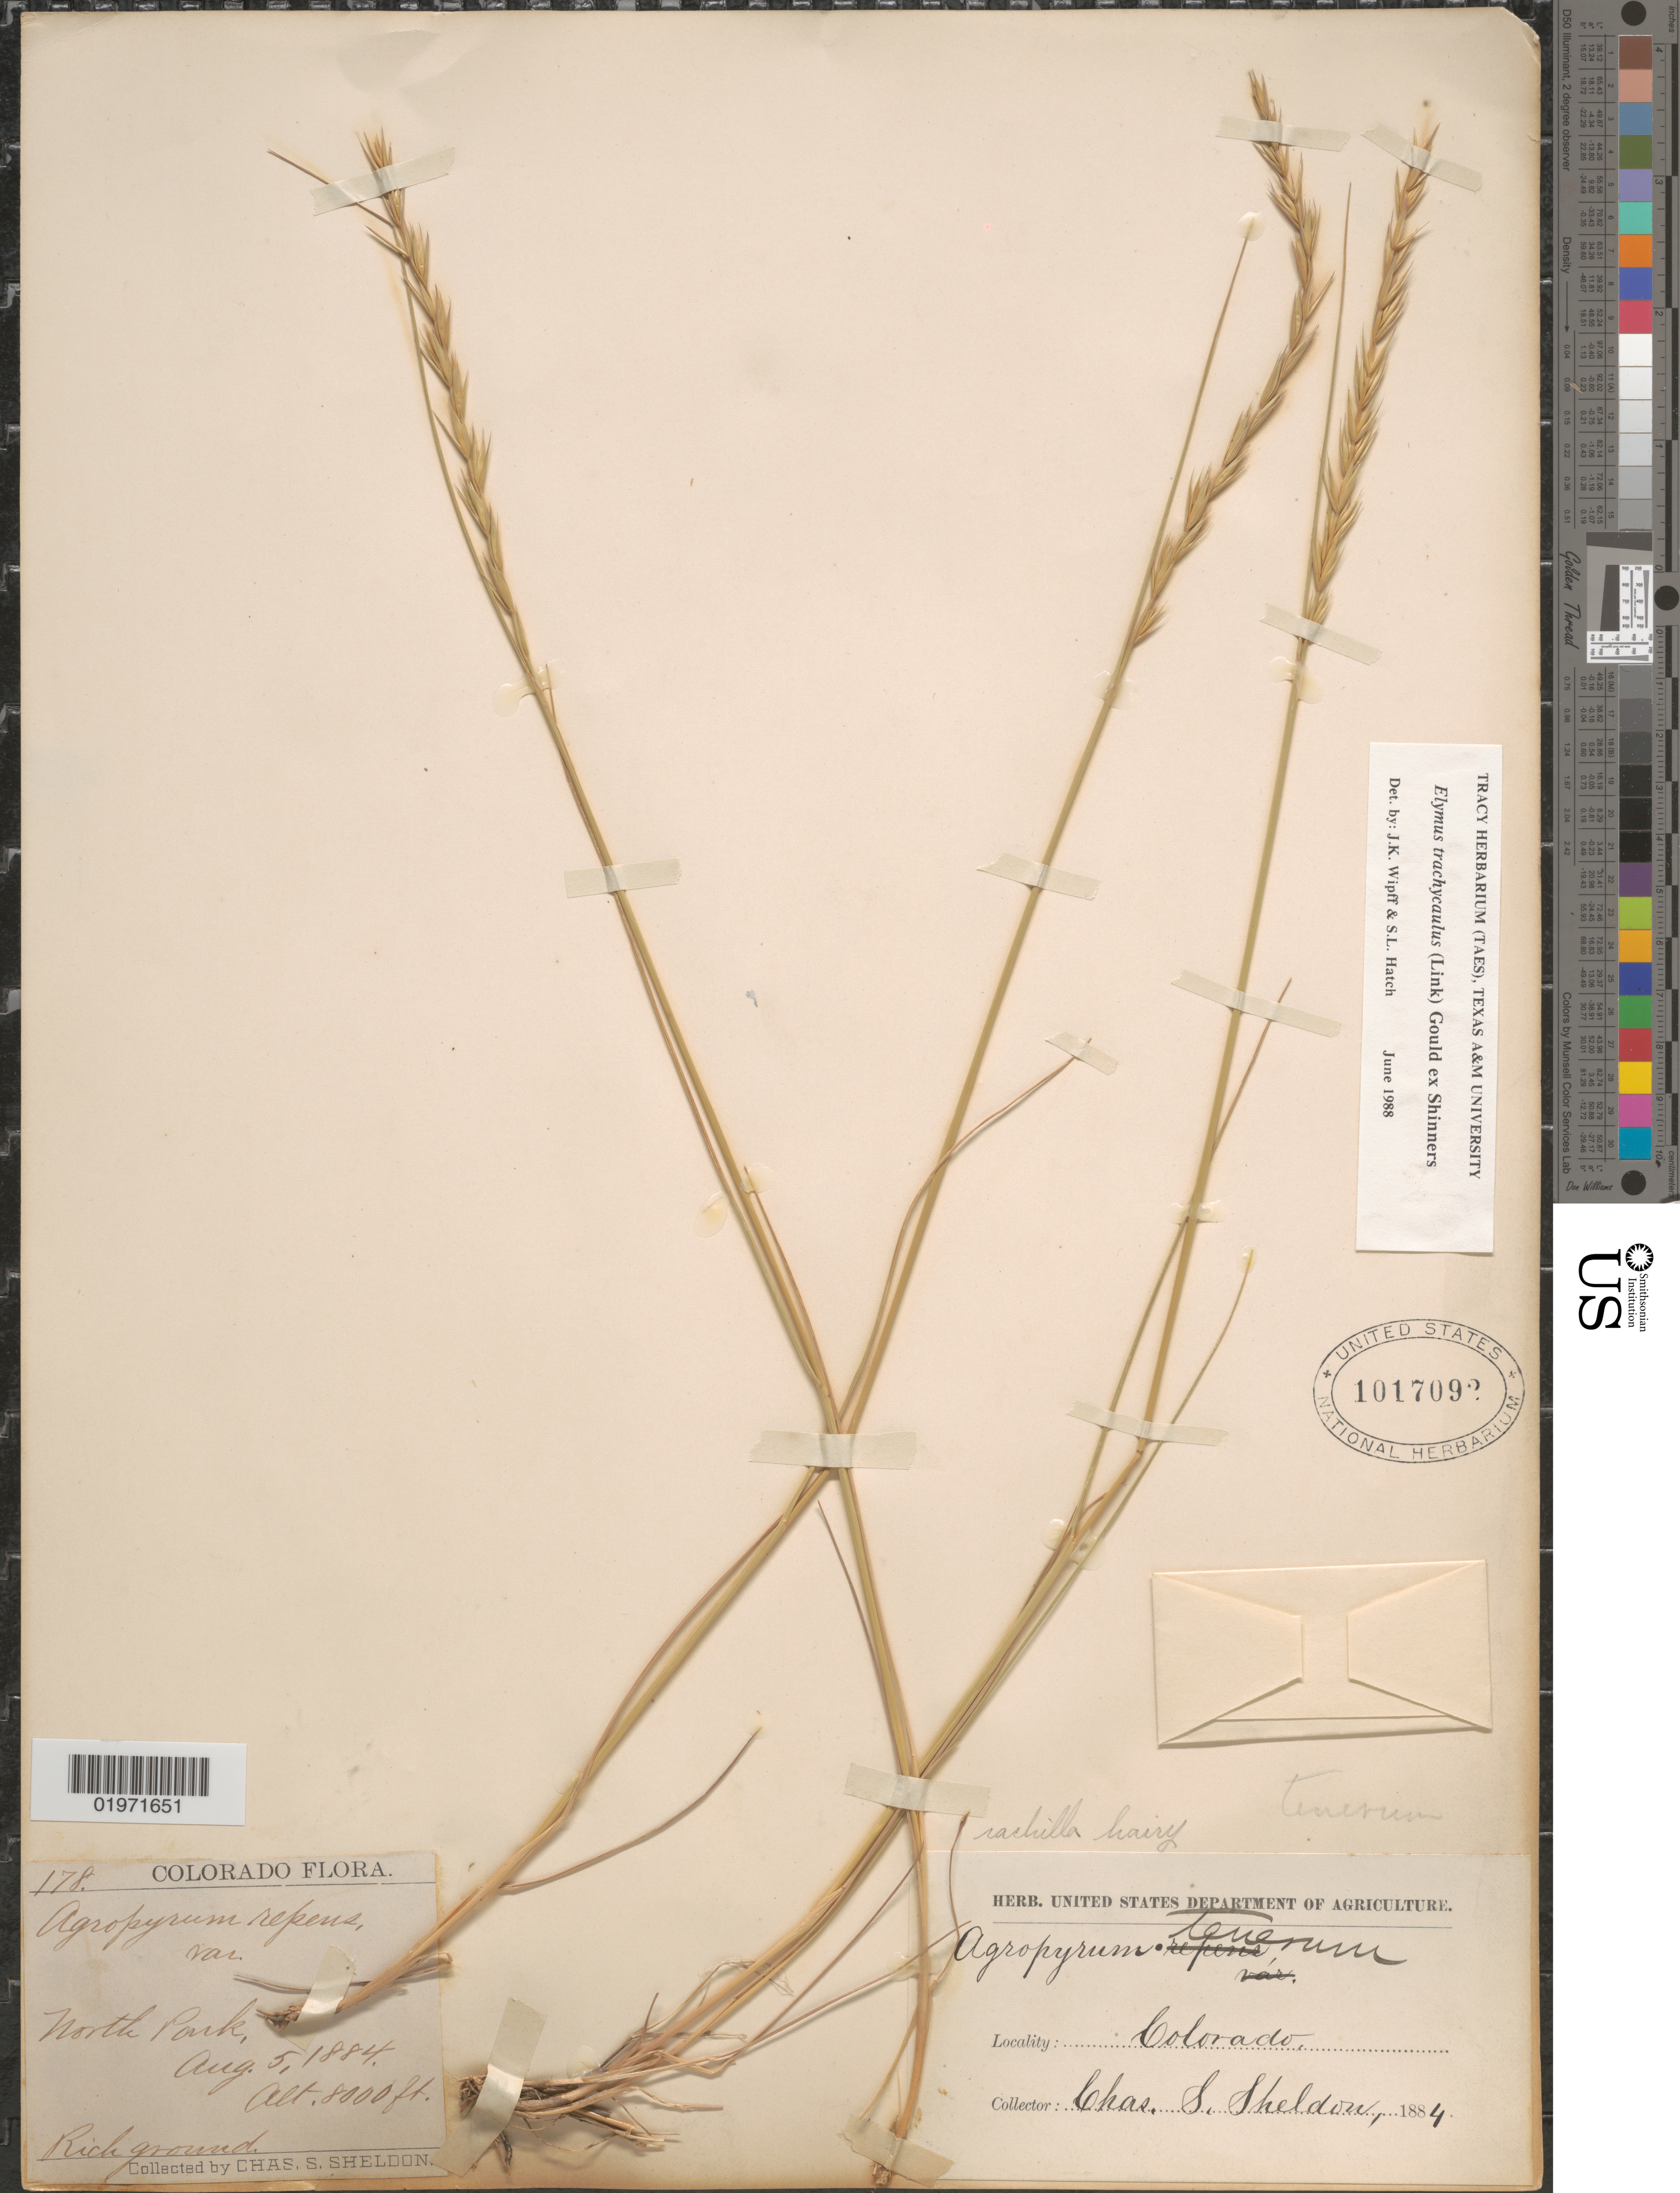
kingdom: Plantae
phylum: Tracheophyta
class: Liliopsida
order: Poales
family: Poaceae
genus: Elymus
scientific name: Elymus trachycaulus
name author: (Link) Gould ex Shinners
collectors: C. S. Sheldon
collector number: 178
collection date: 1884-08-05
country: United States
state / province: Colorado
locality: North Park.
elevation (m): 2438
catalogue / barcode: US 1017092